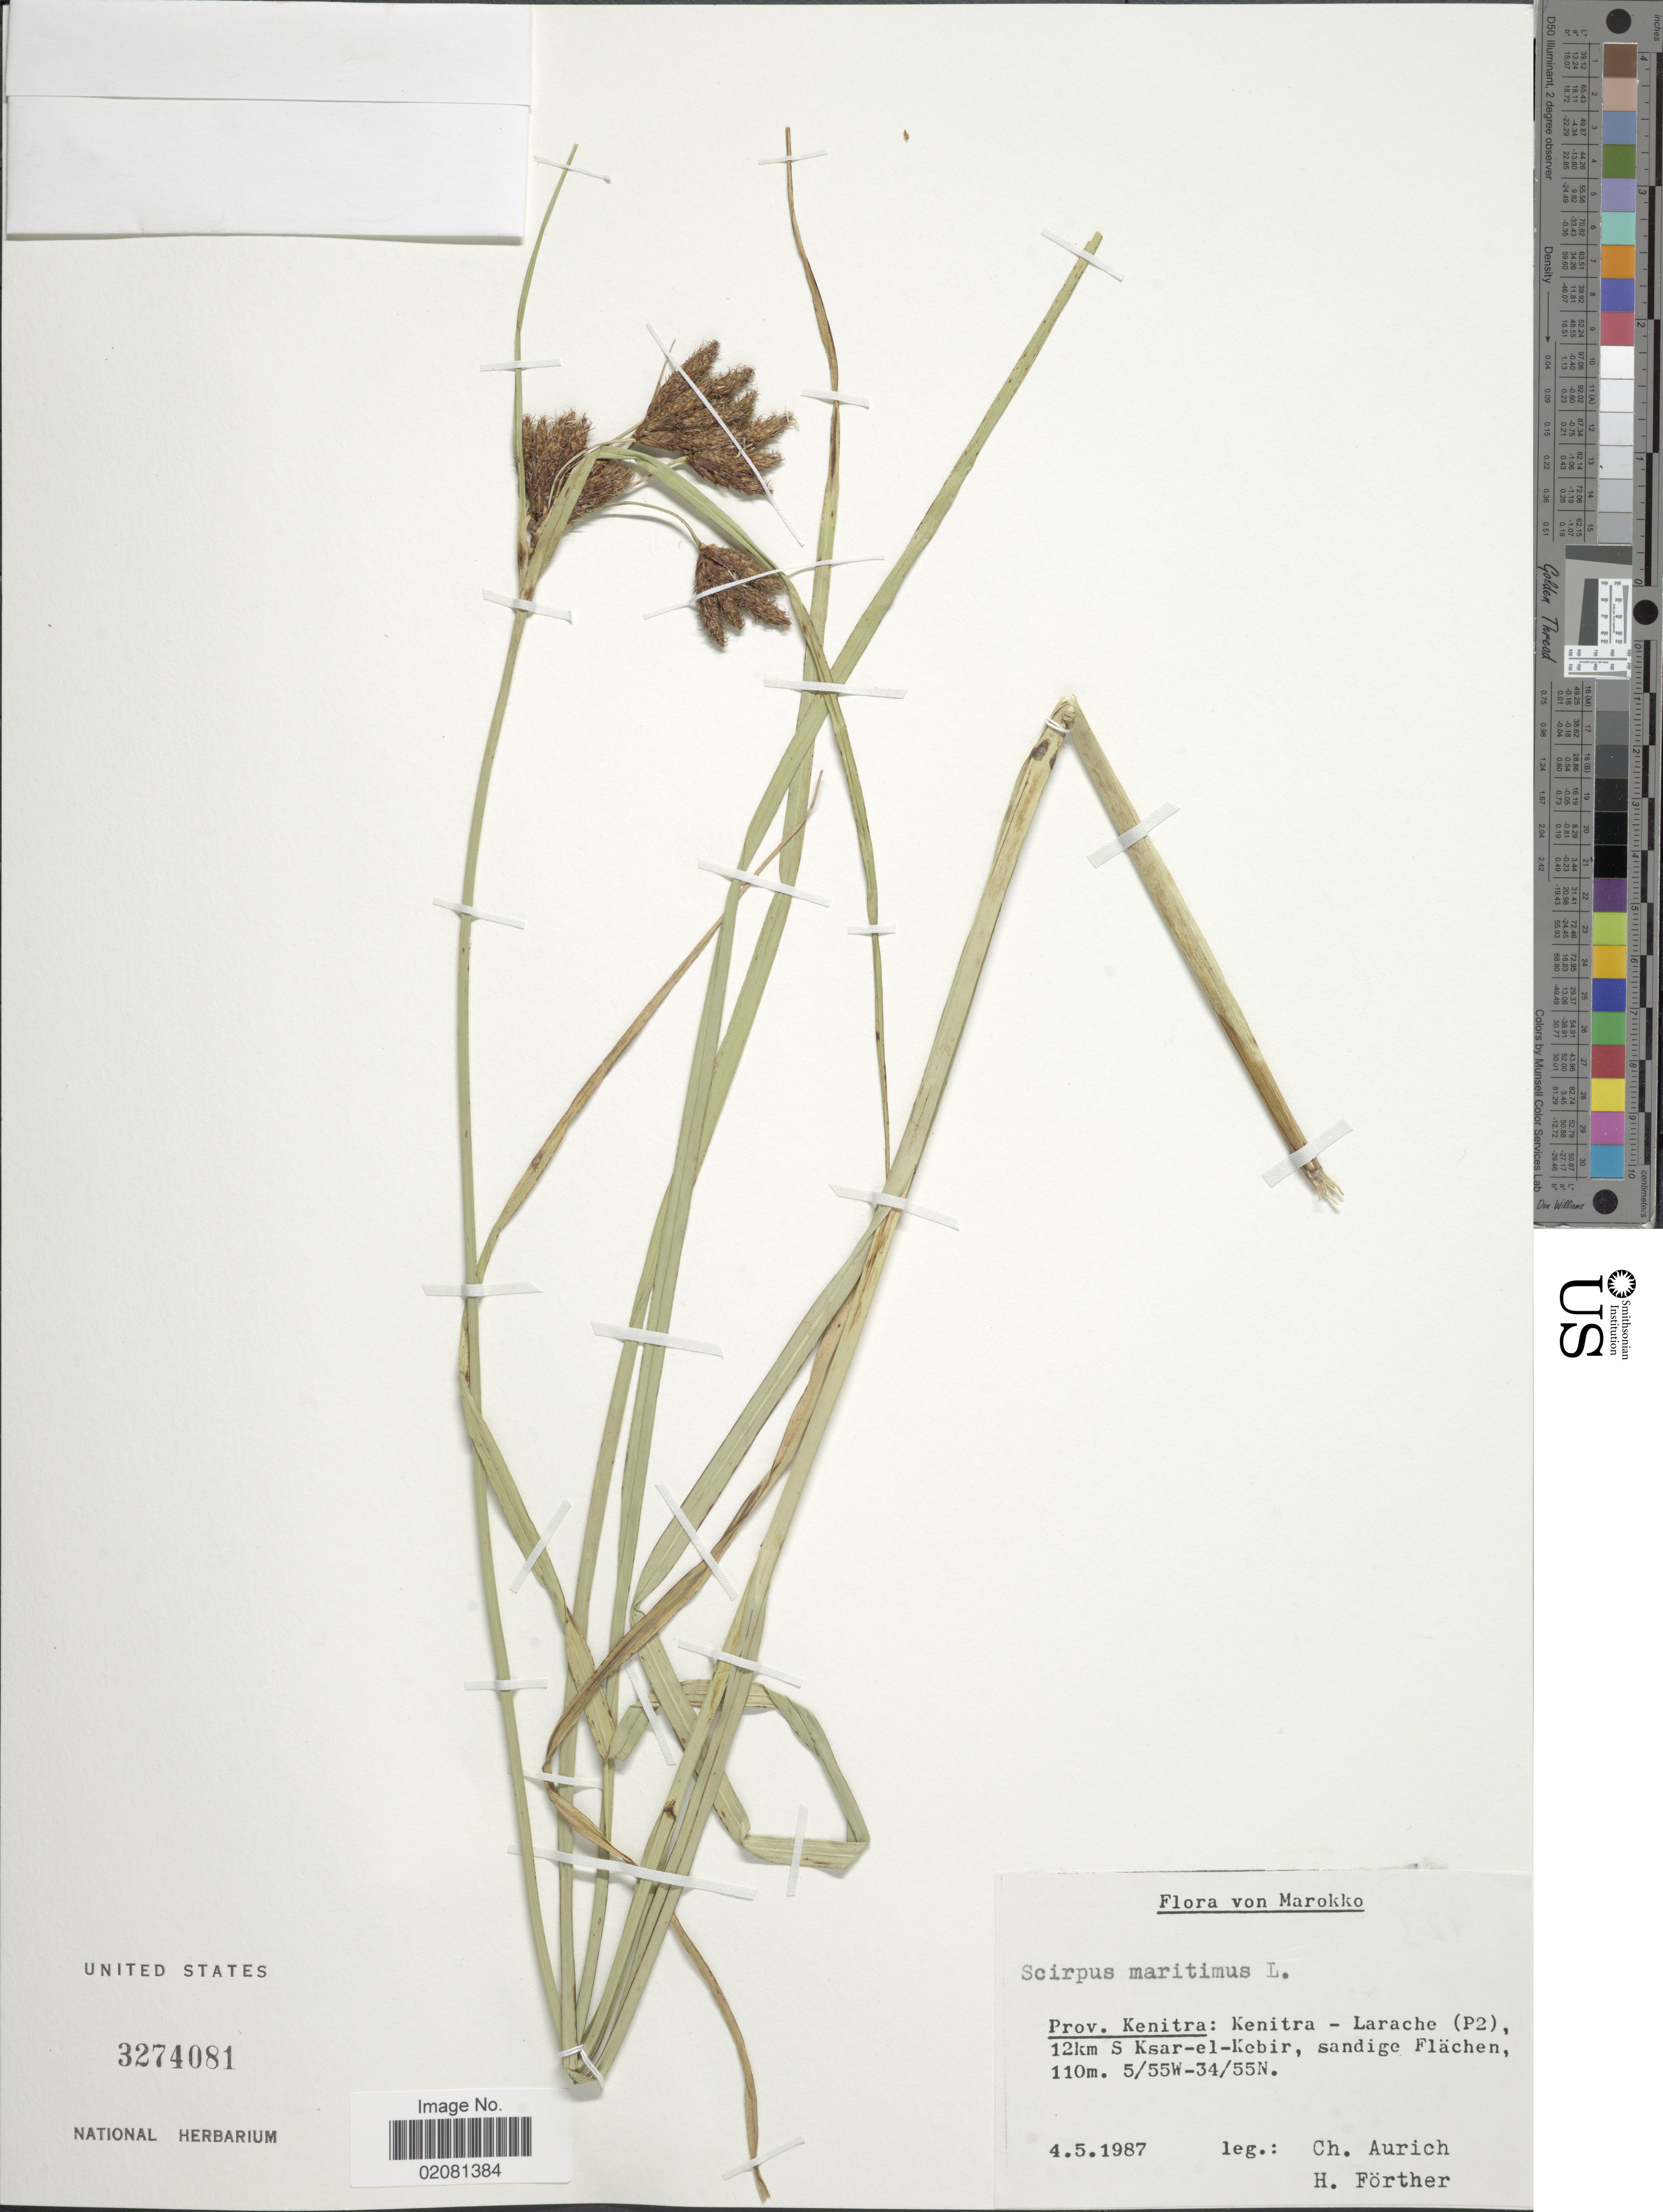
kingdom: Plantae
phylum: Tracheophyta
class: Liliopsida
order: Poales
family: Cyperaceae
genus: Bolboschoenus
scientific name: Bolboschoenus maritimus subsp. maritimus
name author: (L.) Palla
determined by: Strong, Mark T., (BOT), Smithsonian Institution - National Museum of Natural History (UNITED STATES)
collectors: C. Aurich & H. Förther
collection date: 1987-05-04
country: Morocco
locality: Prov. Kenitra: Kenitra-Larache (P2), 12 km S Ksar-el-Kebir, sandige Flächen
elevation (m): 110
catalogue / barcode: US 3274081